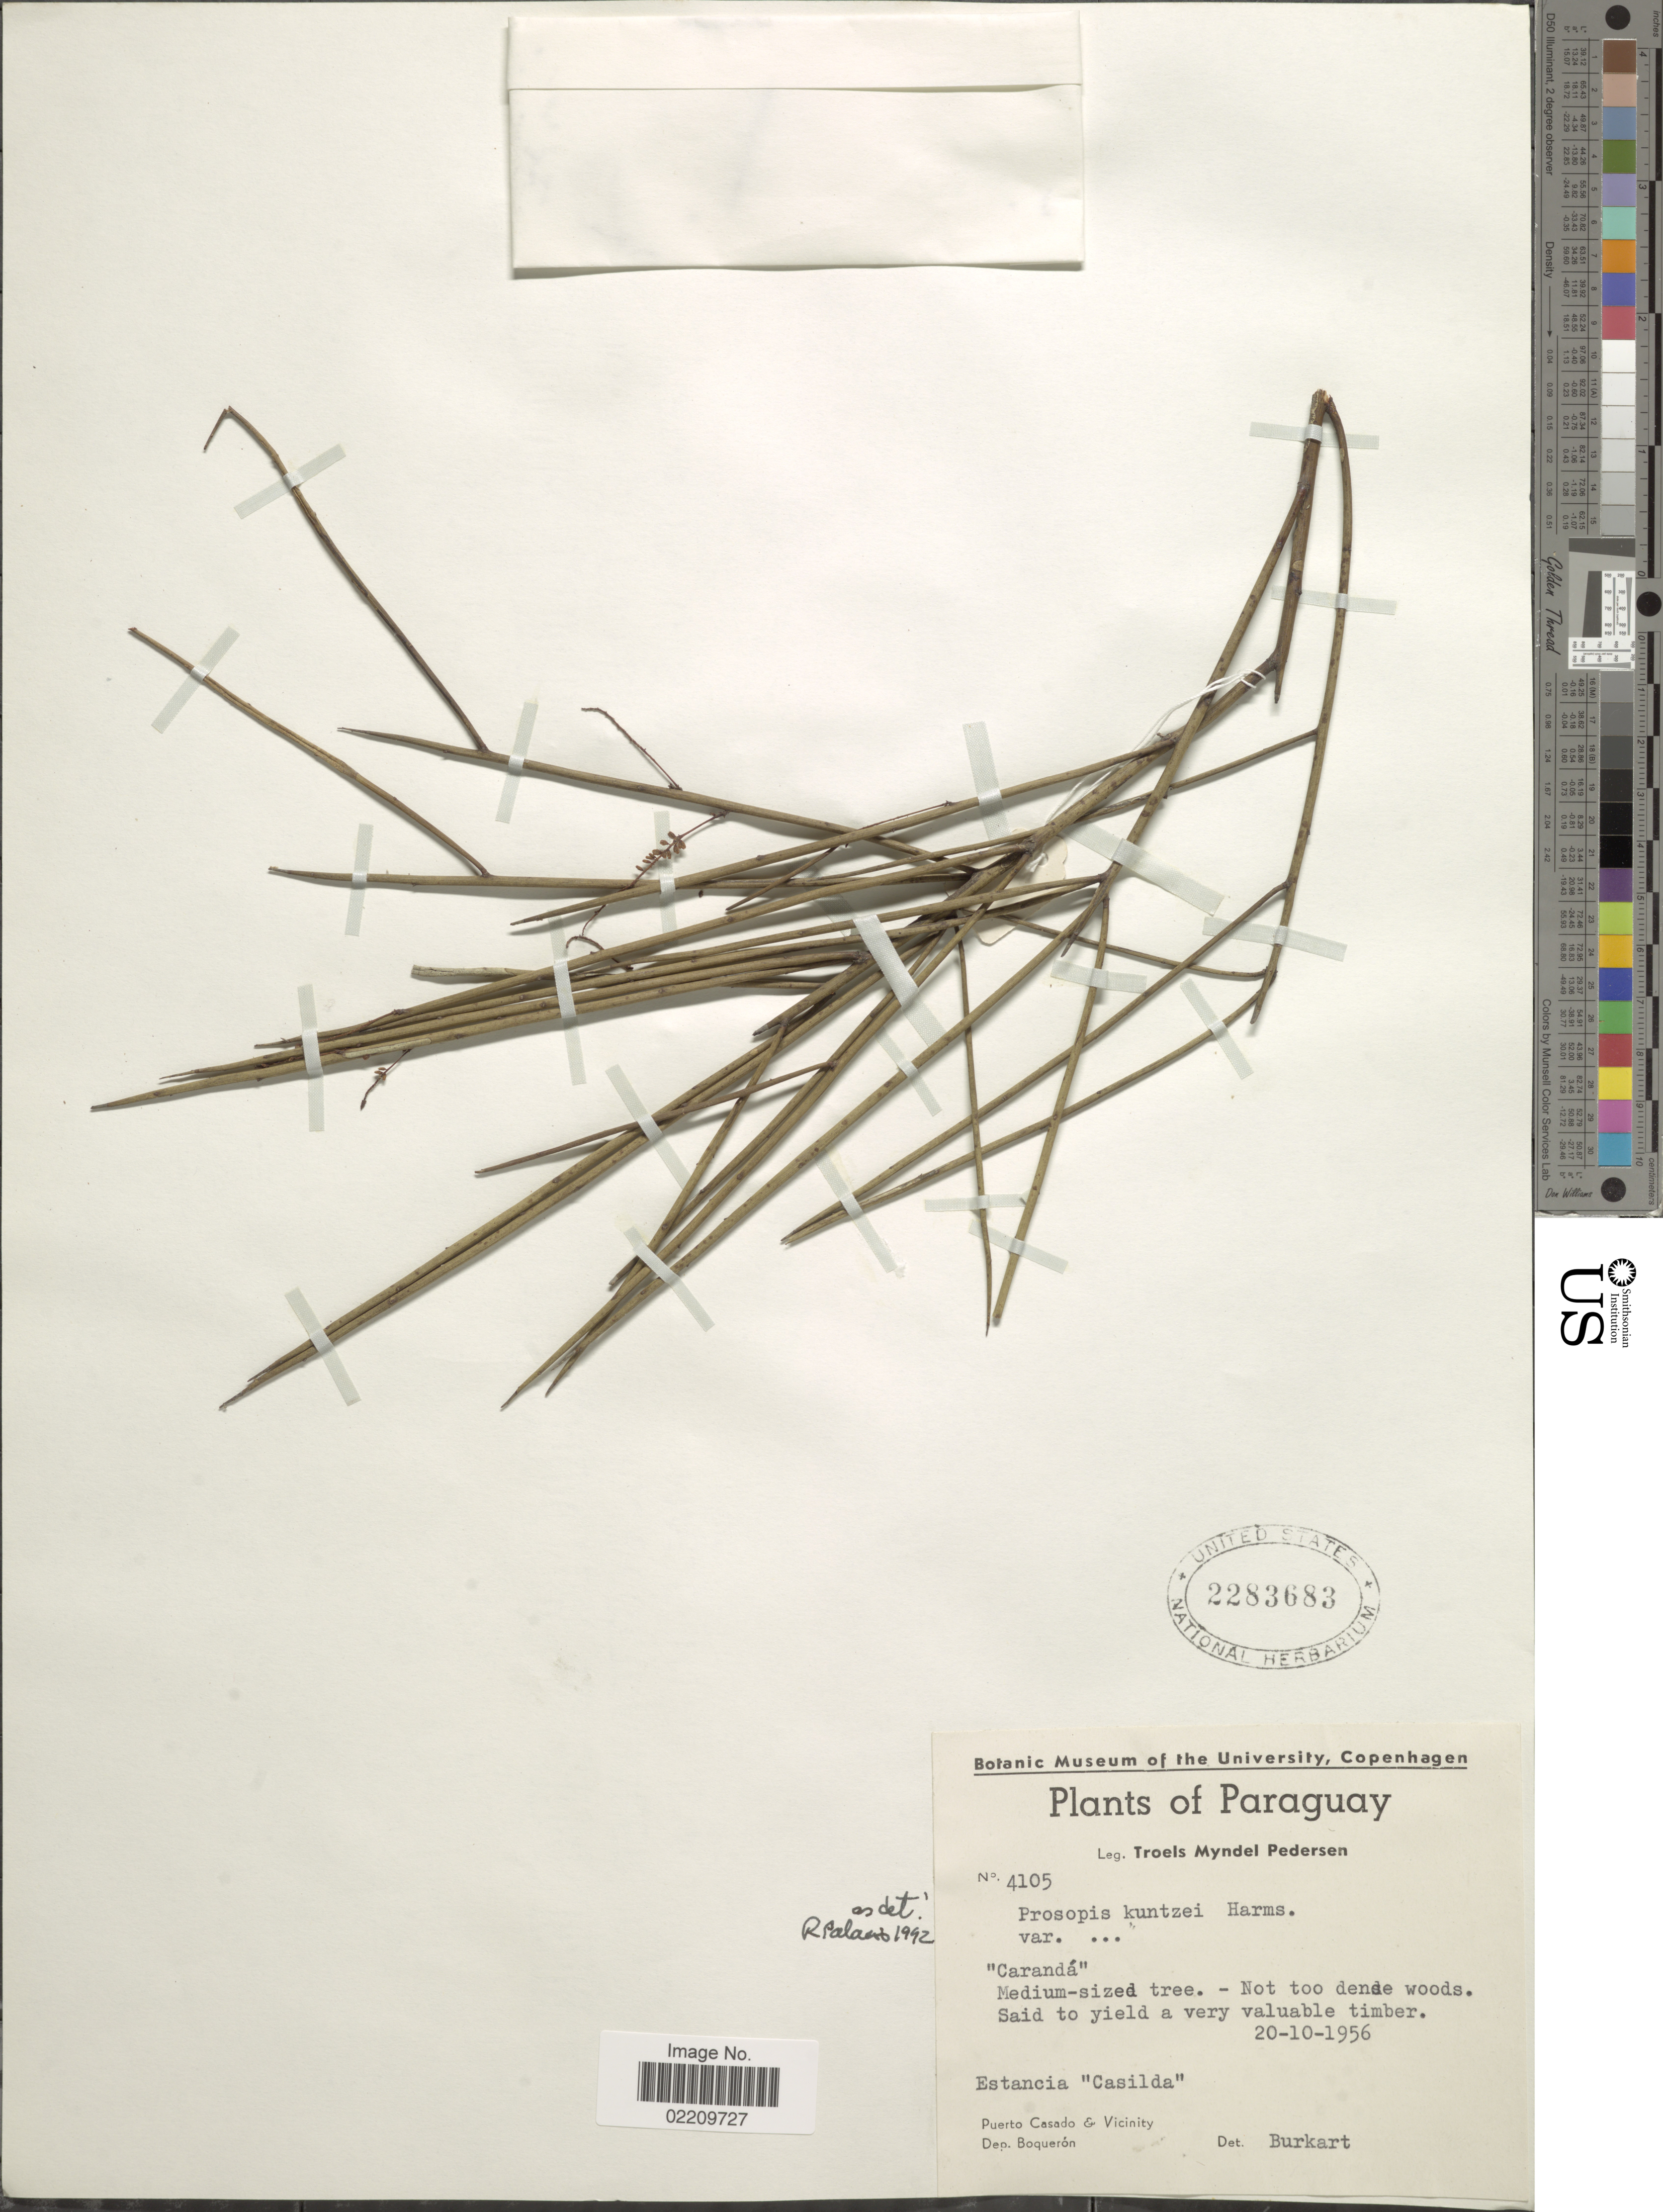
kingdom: Plantae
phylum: Tracheophyta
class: Magnoliopsida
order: Fabales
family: Fabaceae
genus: Neltuma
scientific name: Neltuma kuntzei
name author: (Harms ex Kuntze) C. E. Hughes & G.P. Lewis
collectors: T. Pederson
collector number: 4105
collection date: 1956-10-20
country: Paraguay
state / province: Boqueron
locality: Estancia "Casilda". Puerto Casado & Vicinity. Dep. Boquerón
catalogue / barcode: US 2283683